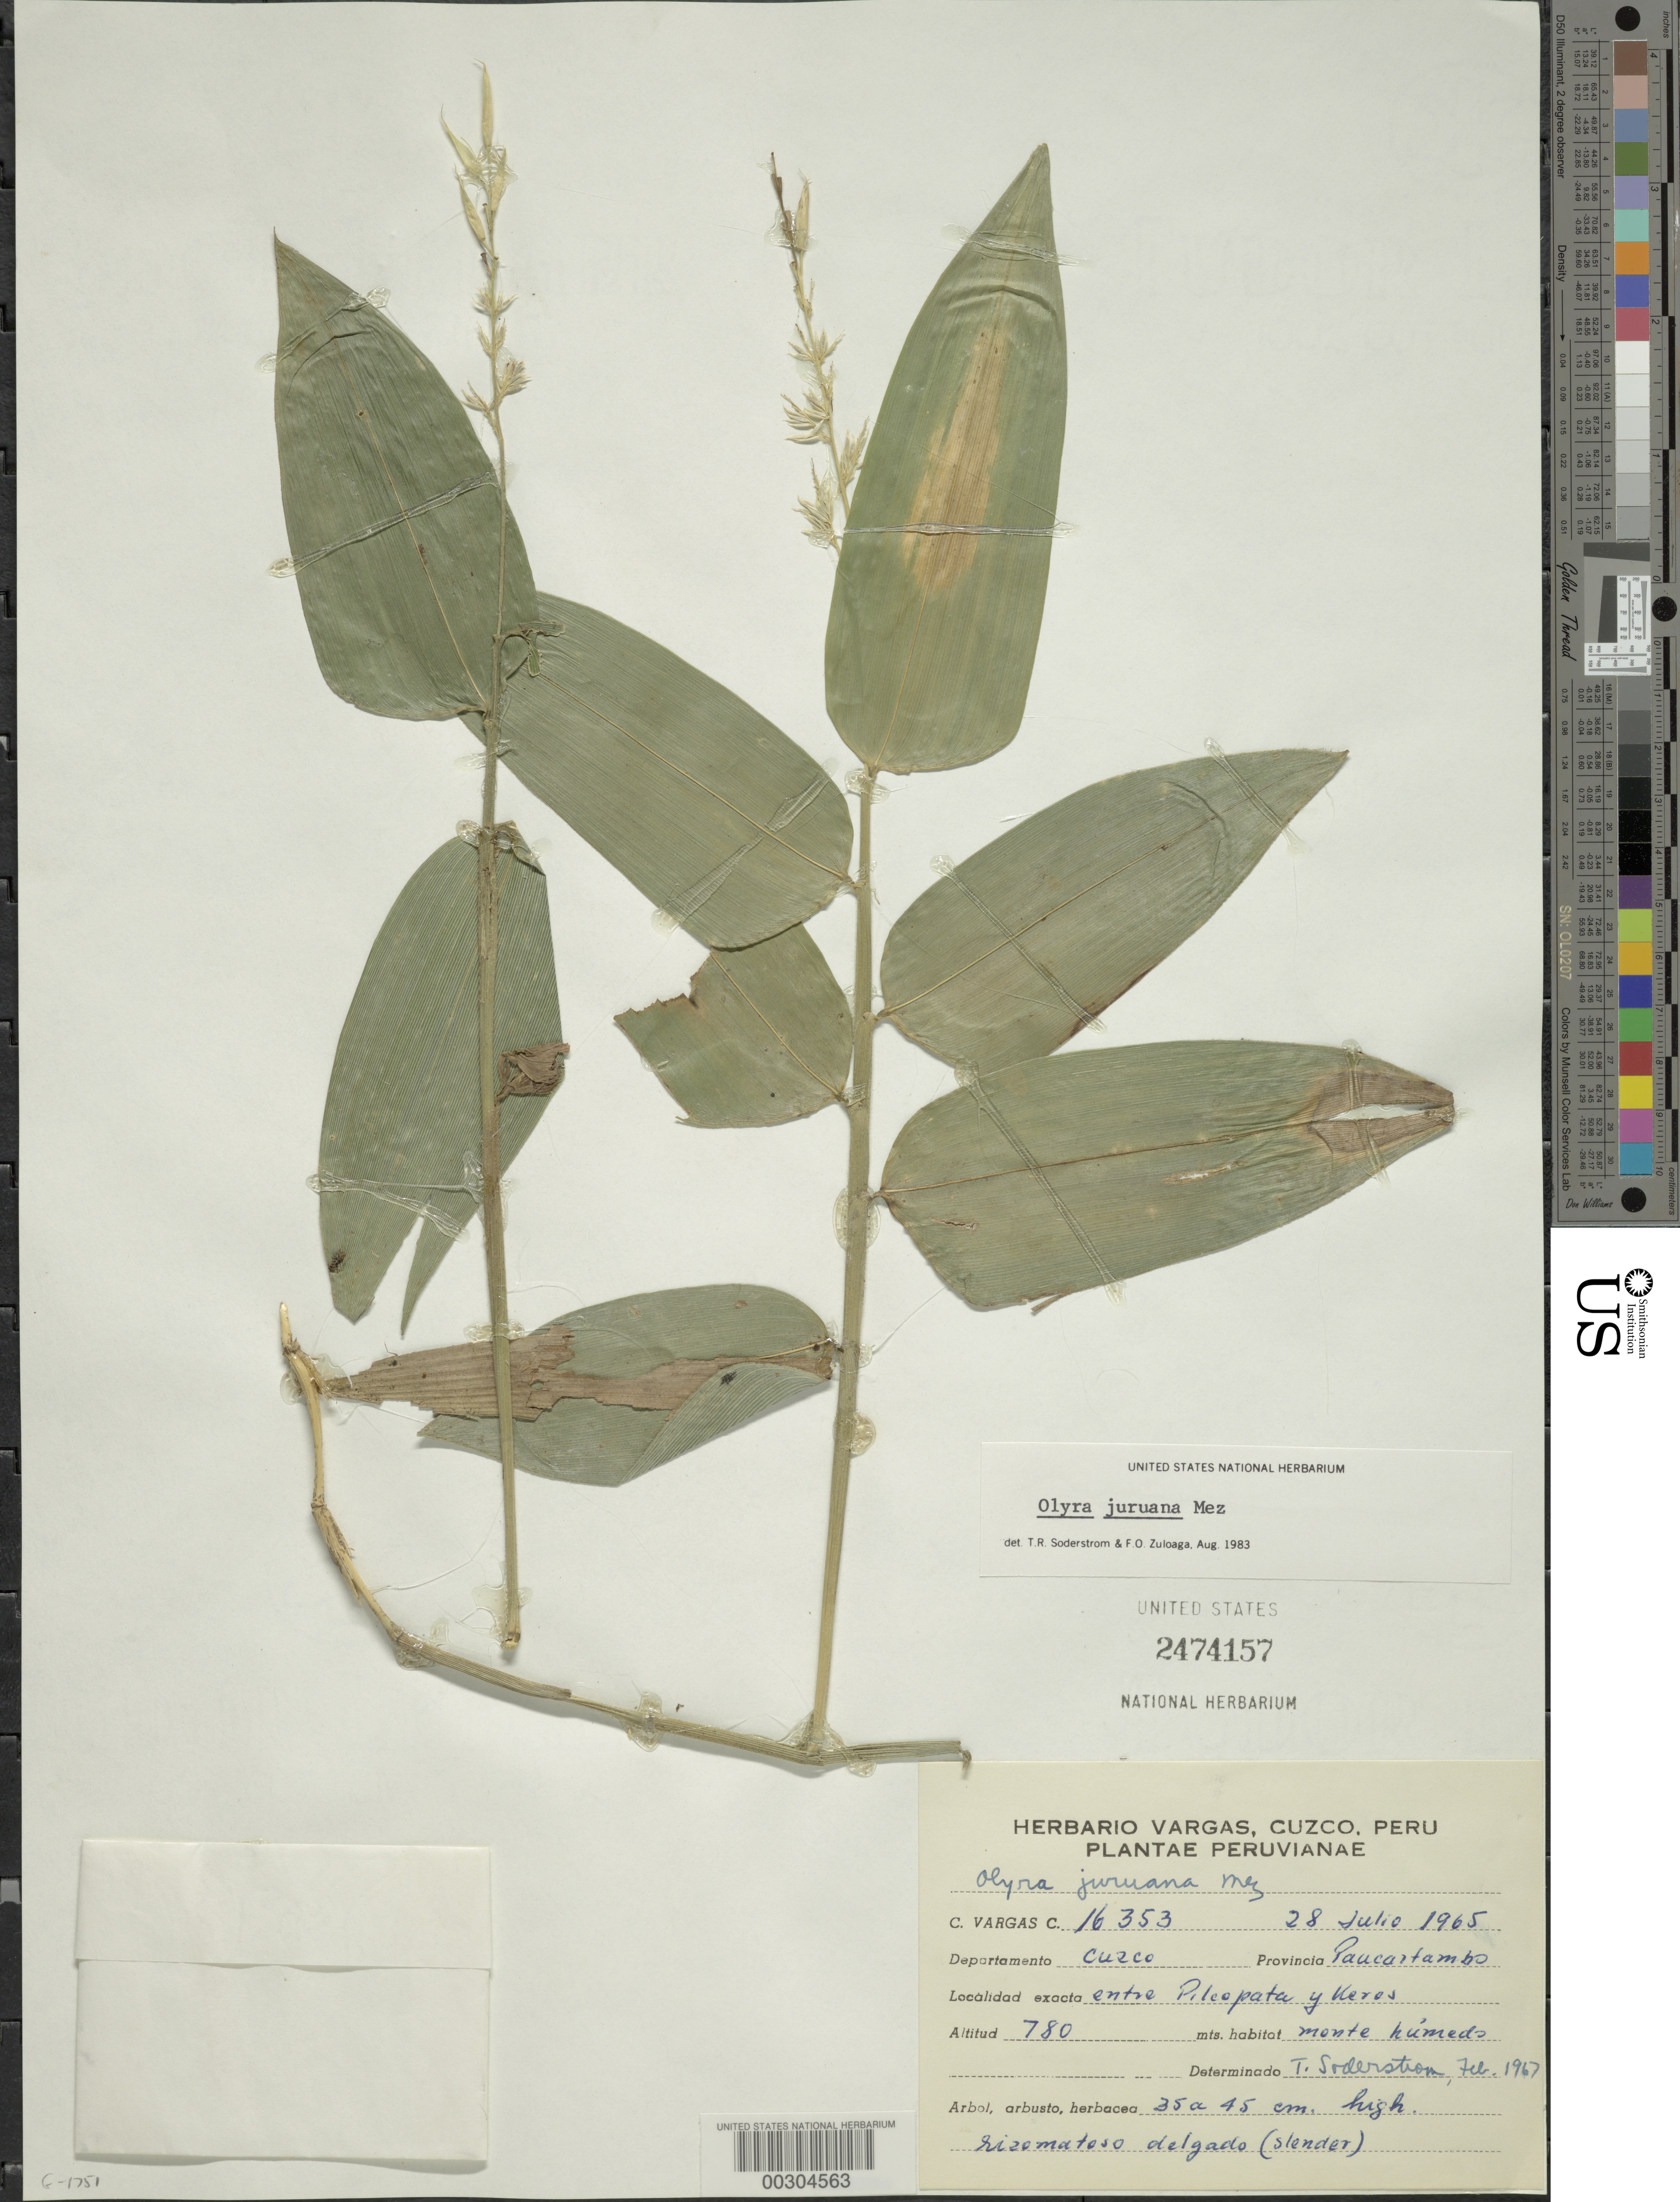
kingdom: Plantae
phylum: Tracheophyta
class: Liliopsida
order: Poales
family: Poaceae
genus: Olyra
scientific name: Olyra juruana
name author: Mez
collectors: C. Vargas Calderón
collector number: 16353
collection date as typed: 28 Jul 1965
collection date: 1965-07-28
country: Peru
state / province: Cusco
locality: Pilcopatay Keros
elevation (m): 780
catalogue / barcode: US 2474157